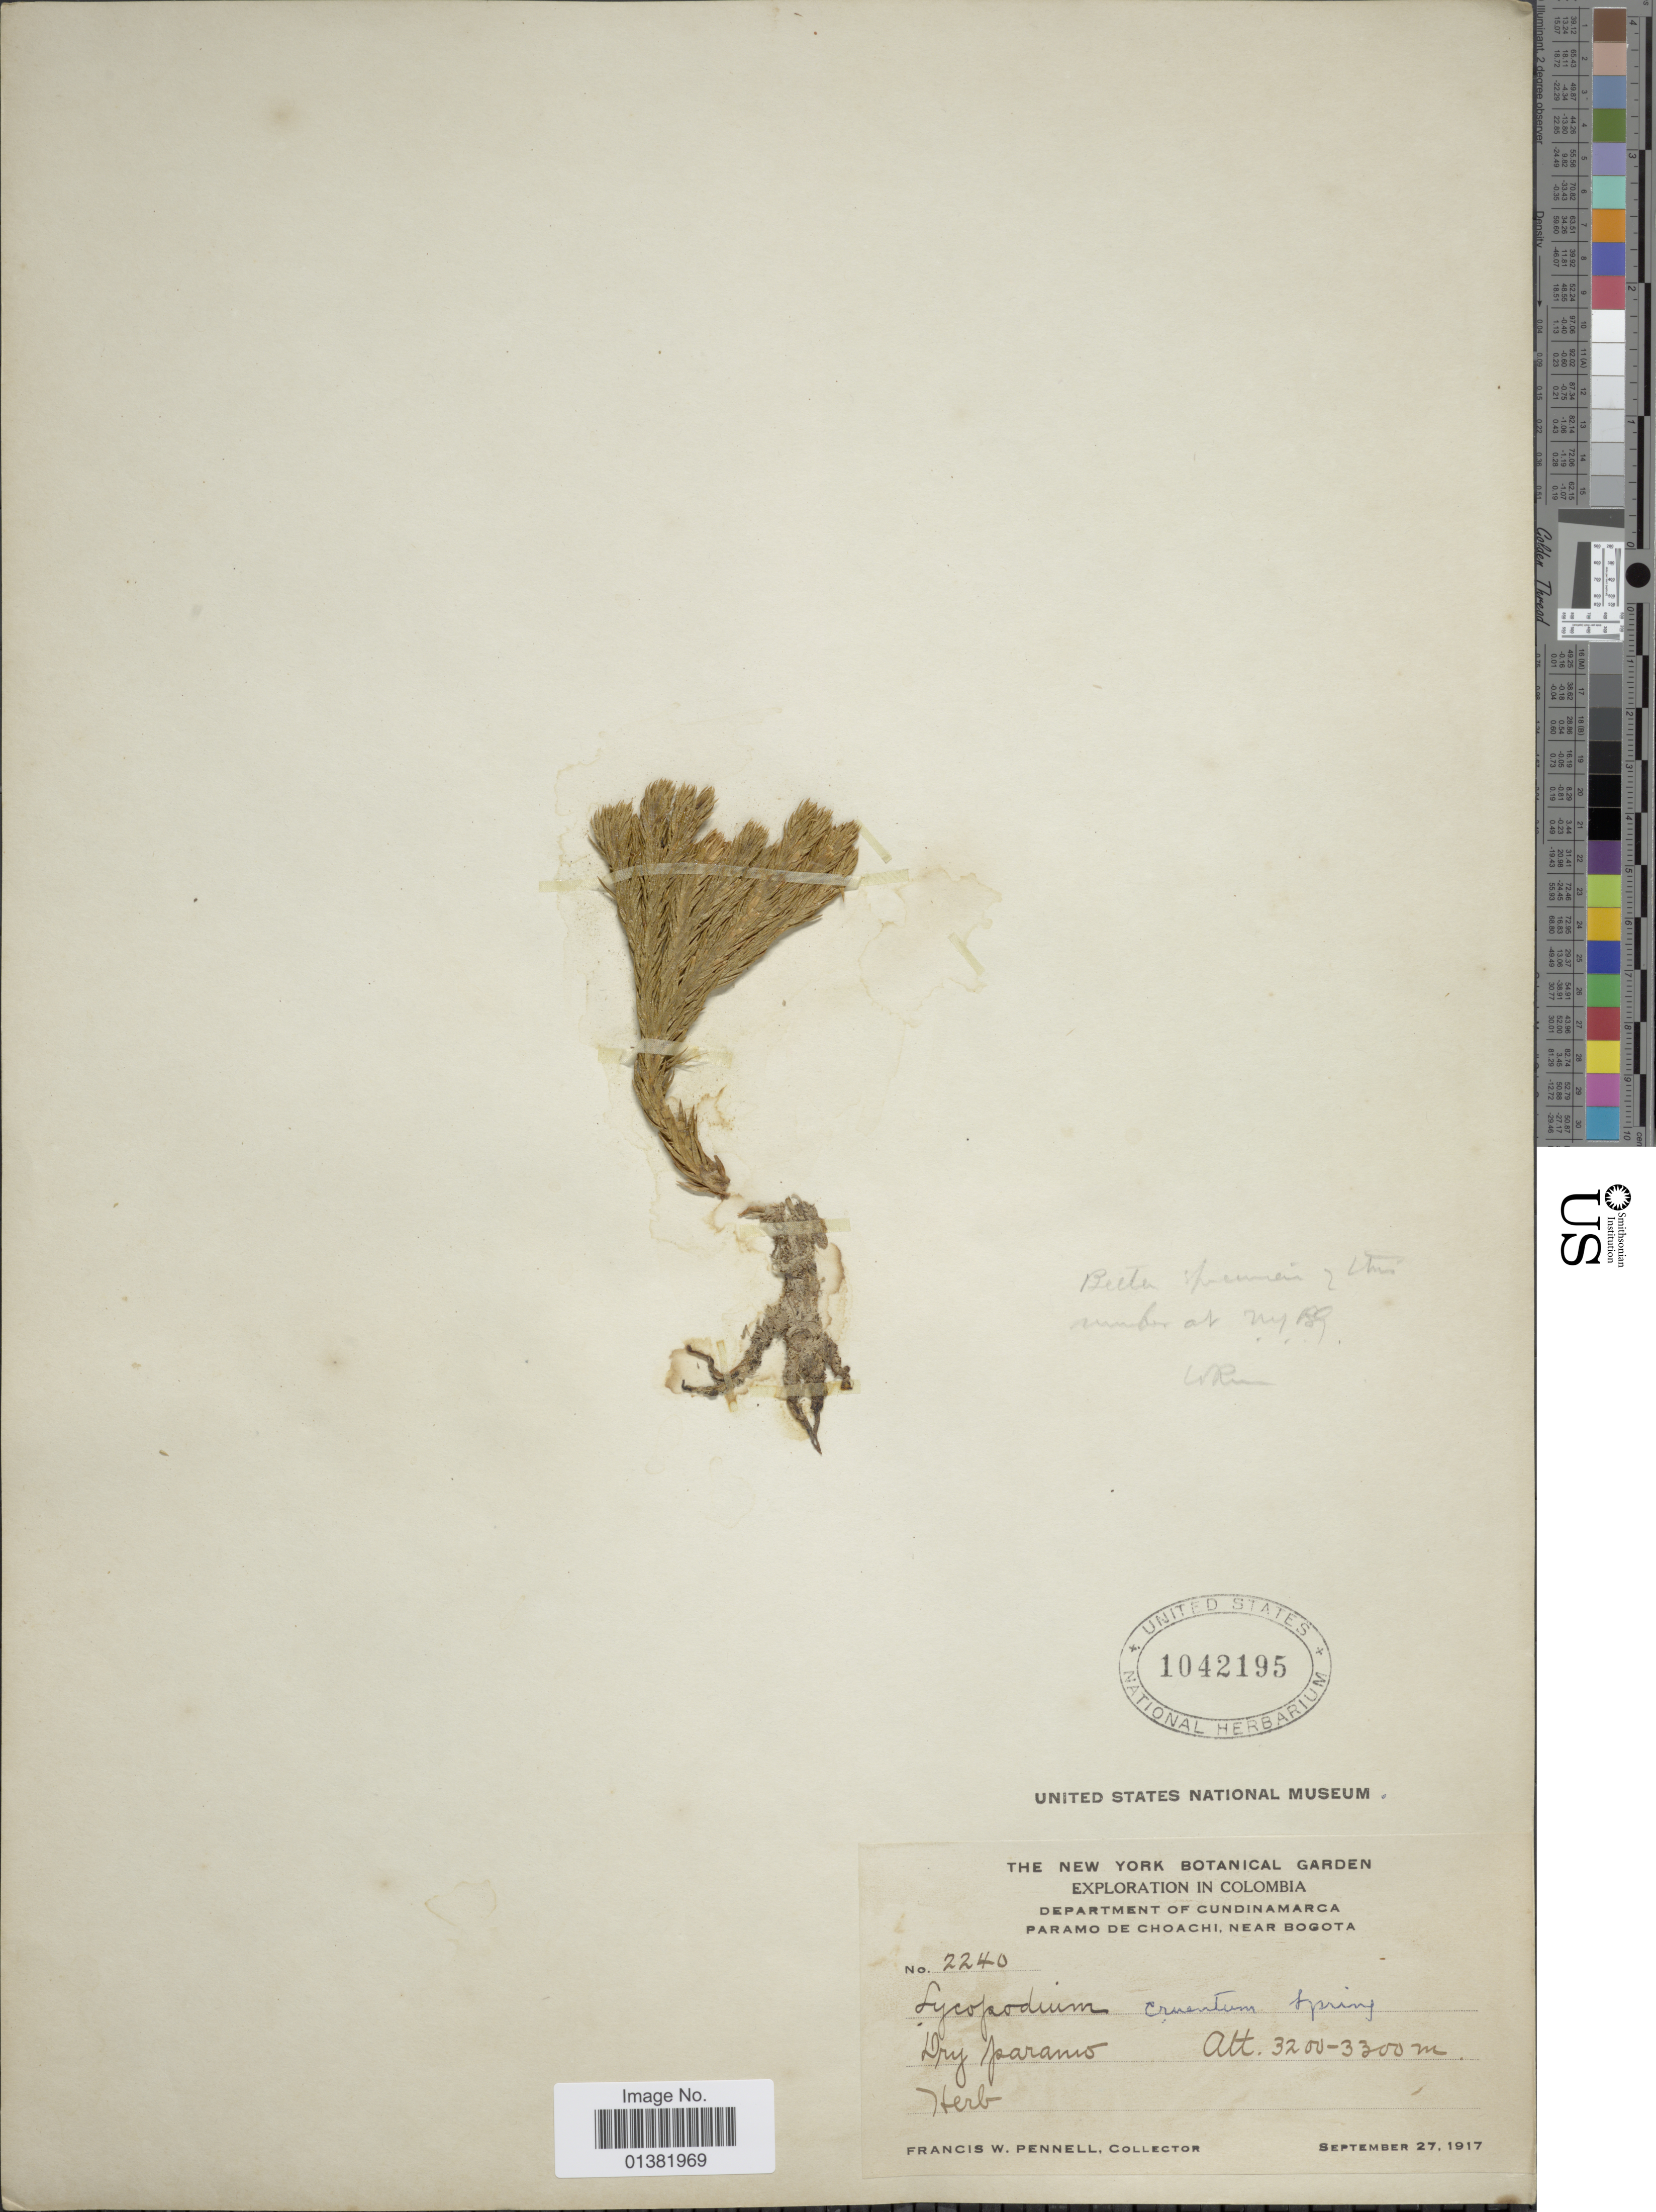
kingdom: Plantae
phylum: Tracheophyta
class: Lycopodiopsida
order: Lycopodiales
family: Lycopodiaceae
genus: Phlegmariurus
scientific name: Phlegmariurus cruentus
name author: (Spring) B. Øllg.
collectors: F. W. Pennell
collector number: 2240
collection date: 1917-09-27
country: Colombia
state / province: Cundinamarca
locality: Paramo de Choachi, near Bogota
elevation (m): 3200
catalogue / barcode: US 1042195